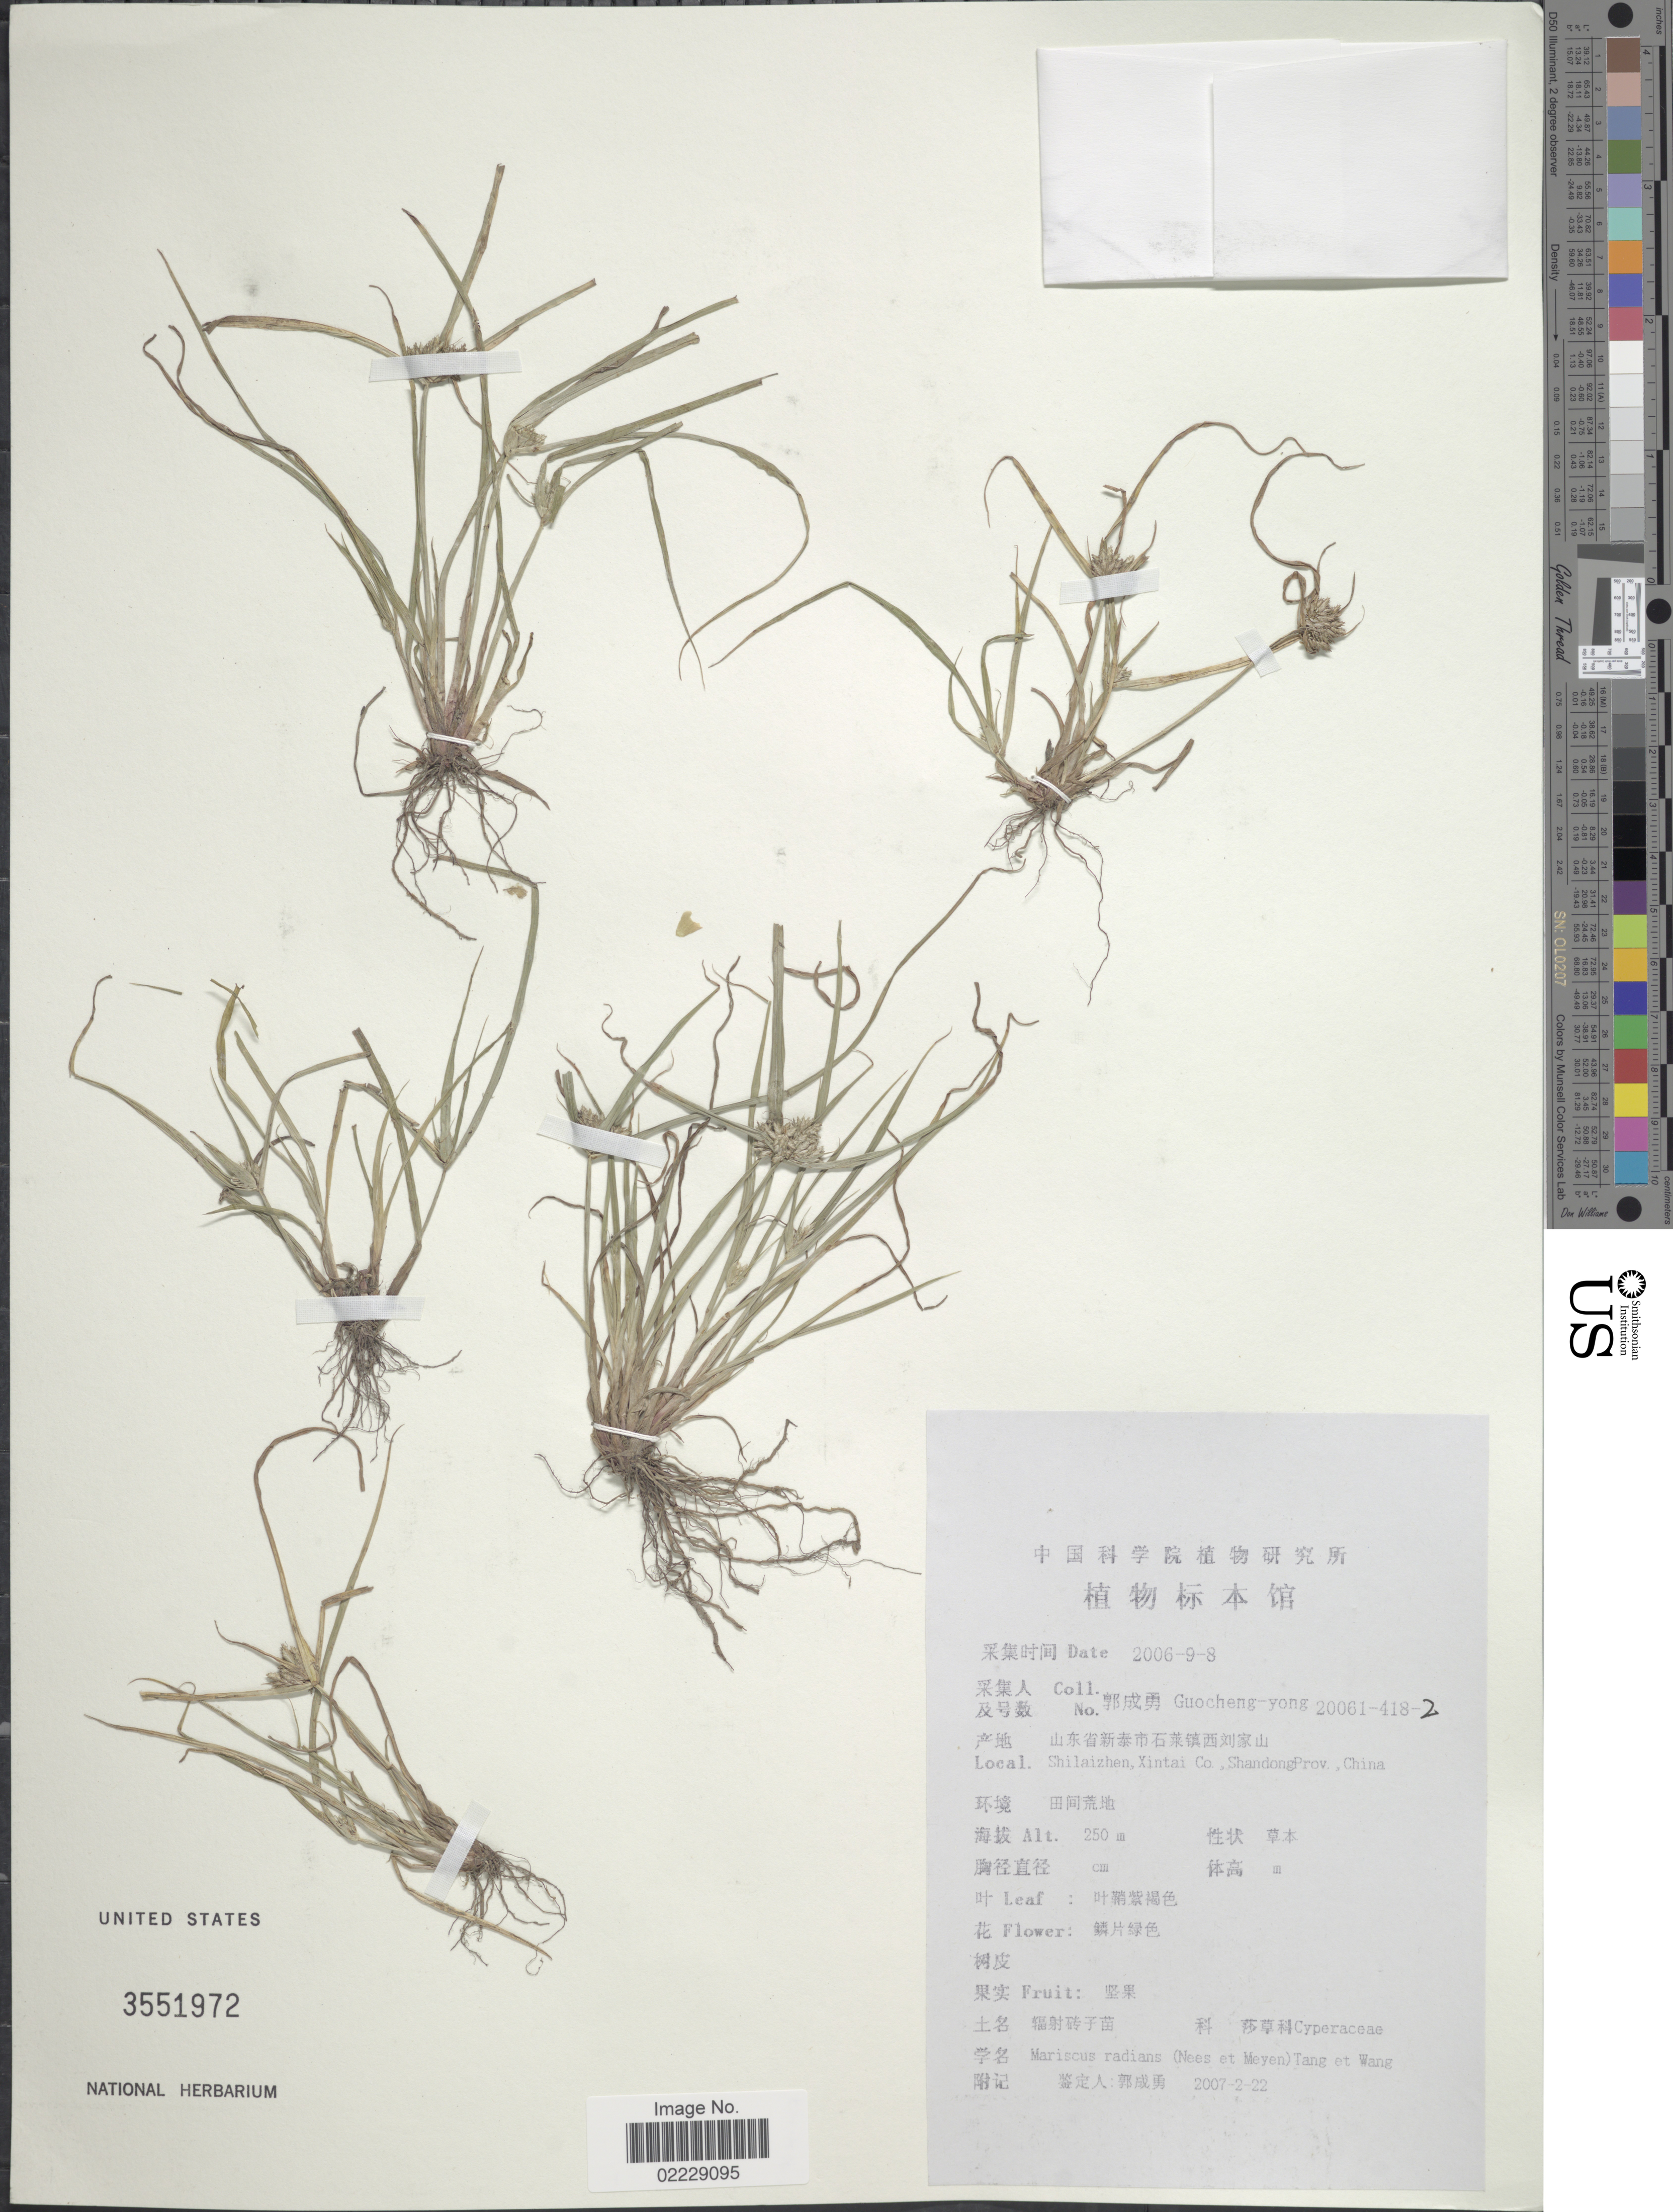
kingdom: Plantae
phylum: Tracheophyta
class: Liliopsida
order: Poales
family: Cyperaceae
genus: Cyperus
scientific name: Cyperus radians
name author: Nees & Meyen ex Kunth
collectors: Guo cheng-yong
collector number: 200614182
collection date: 2006-09-08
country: China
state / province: Shandong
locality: Shilaizhen, Xintai Co.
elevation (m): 250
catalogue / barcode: US 3551972